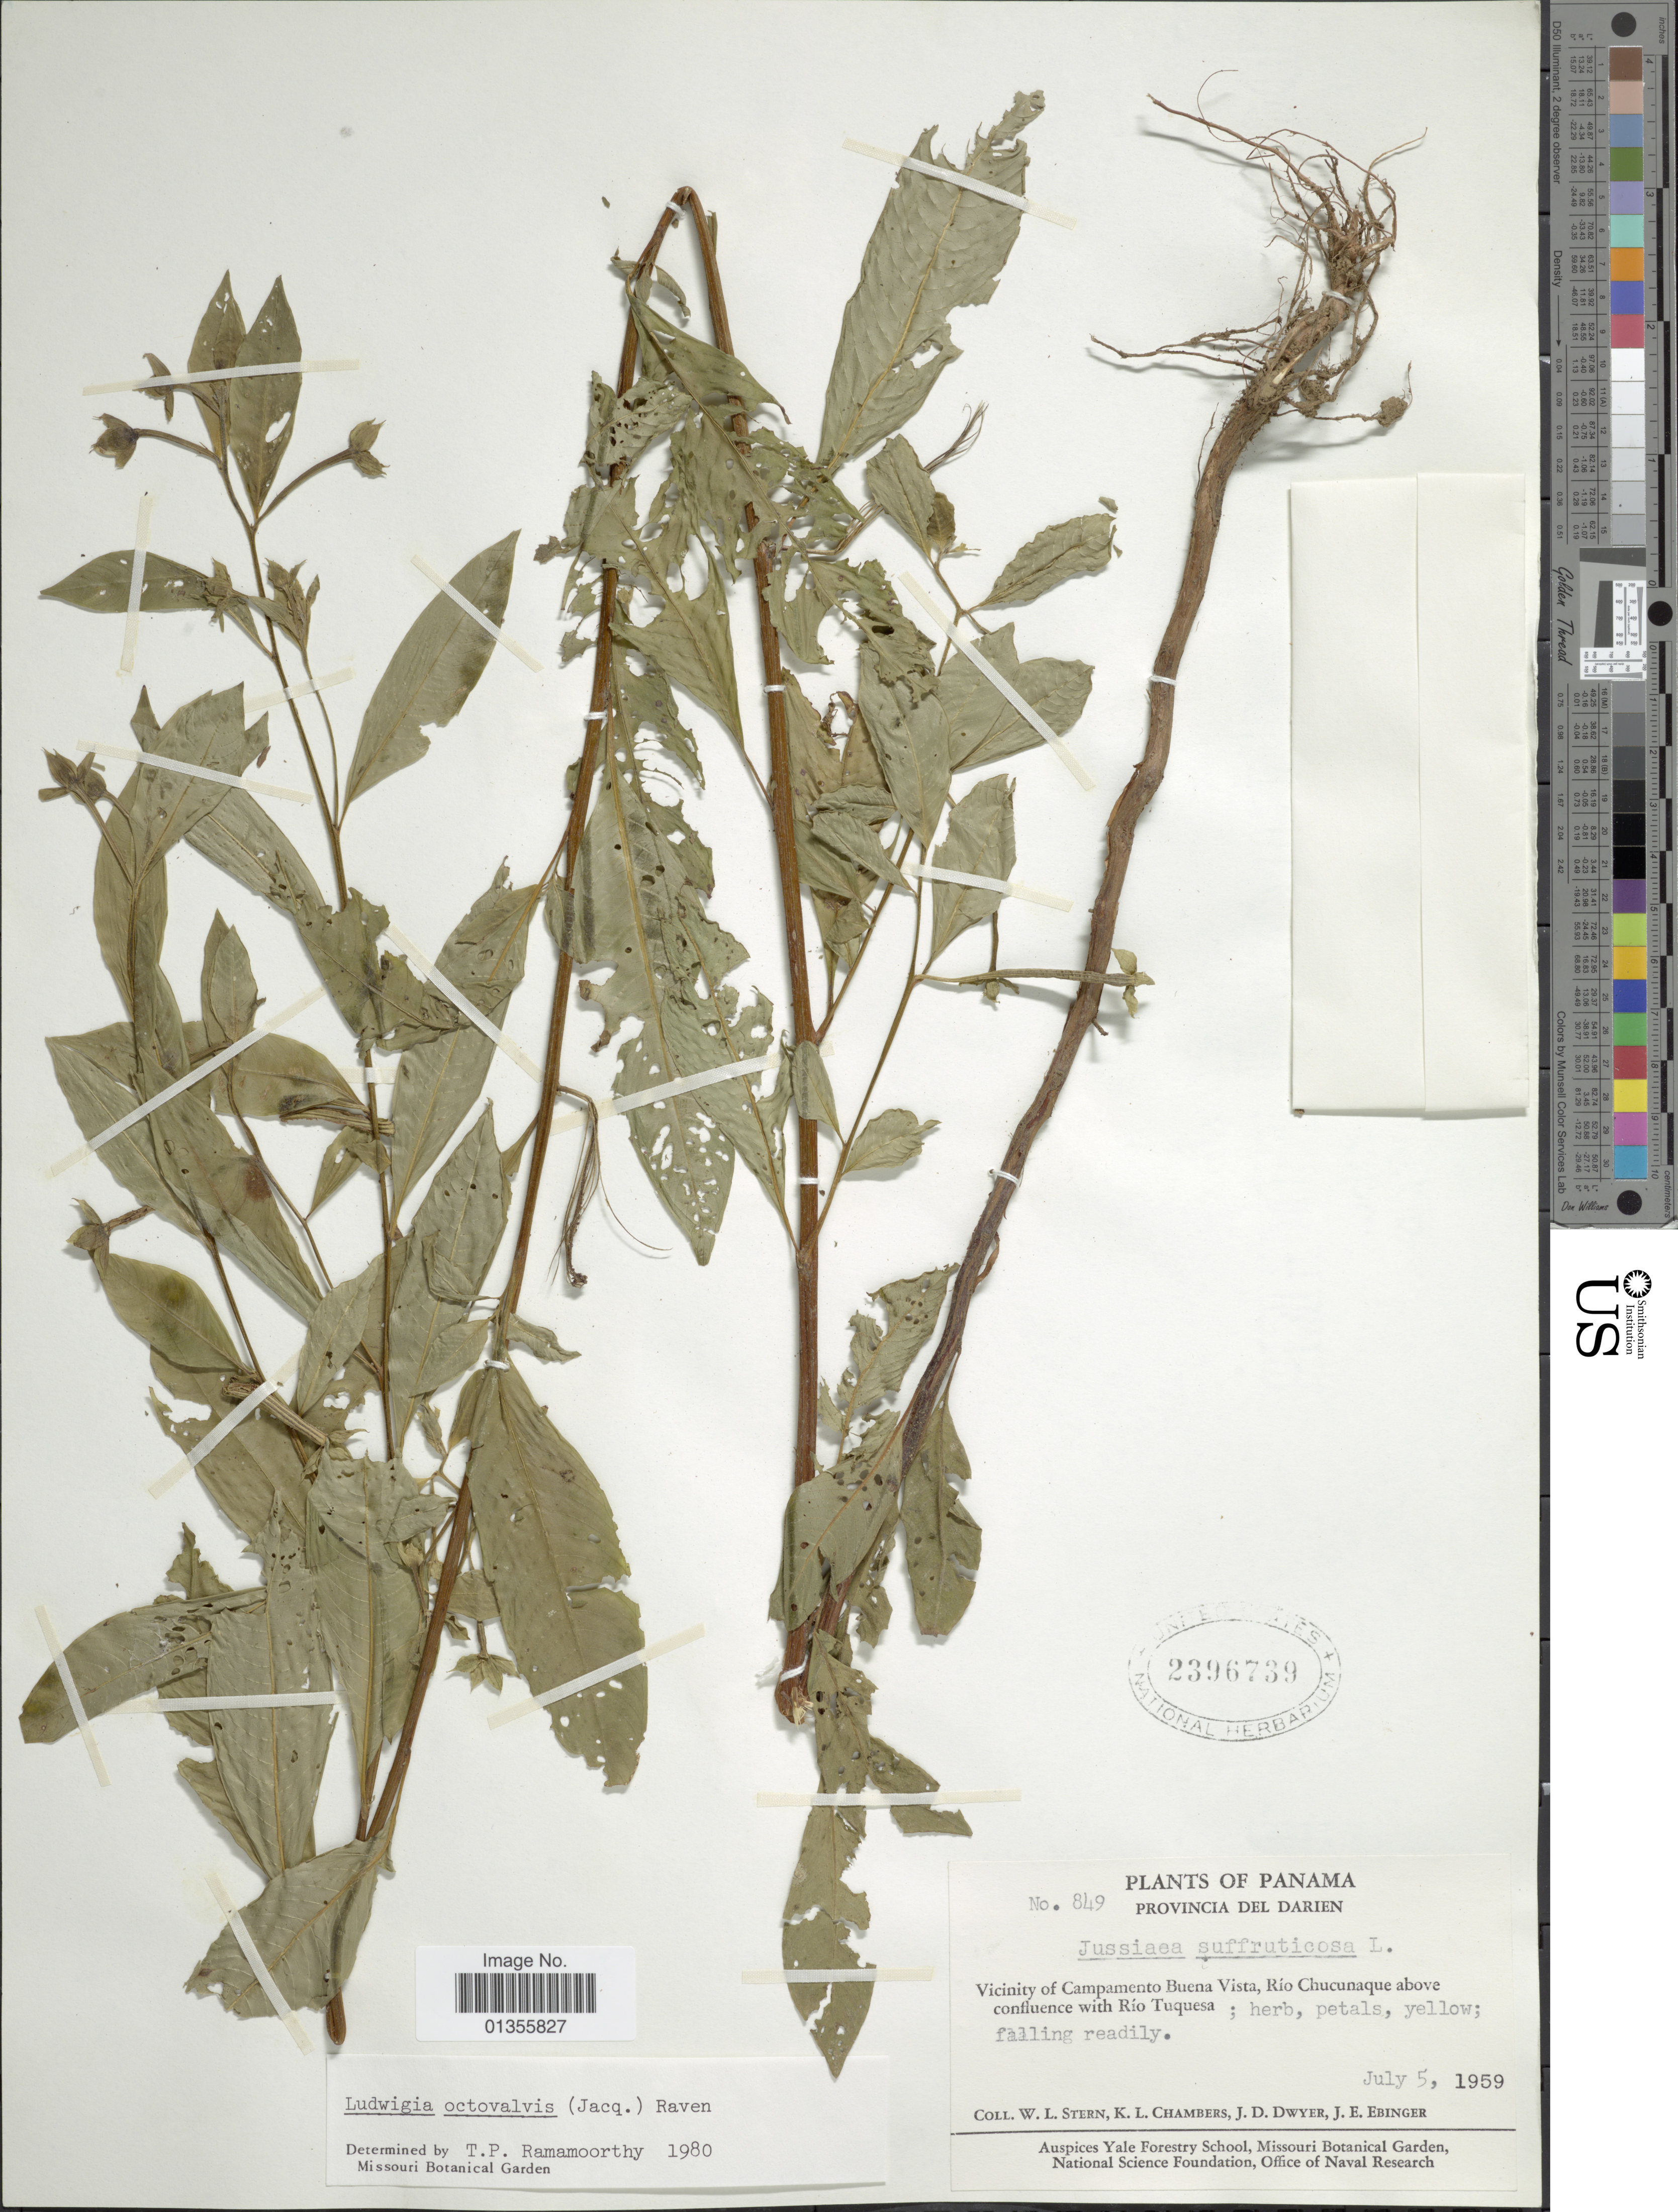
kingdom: Plantae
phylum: Tracheophyta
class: Magnoliopsida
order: Myrtales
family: Onagraceae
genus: Ludwigia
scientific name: Ludwigia octovalvis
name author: (Jacq.) P.H. Raven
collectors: W. L. Stern, K. Chambers, J. D. Dwyer & J. Ebinger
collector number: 849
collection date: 1959-07-05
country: Panama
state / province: Darién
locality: Provincia del Darien. Vicinity of Campamento Buena Vista, Río Chucunaque above confluence with Río Tuquesa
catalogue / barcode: US 2396739